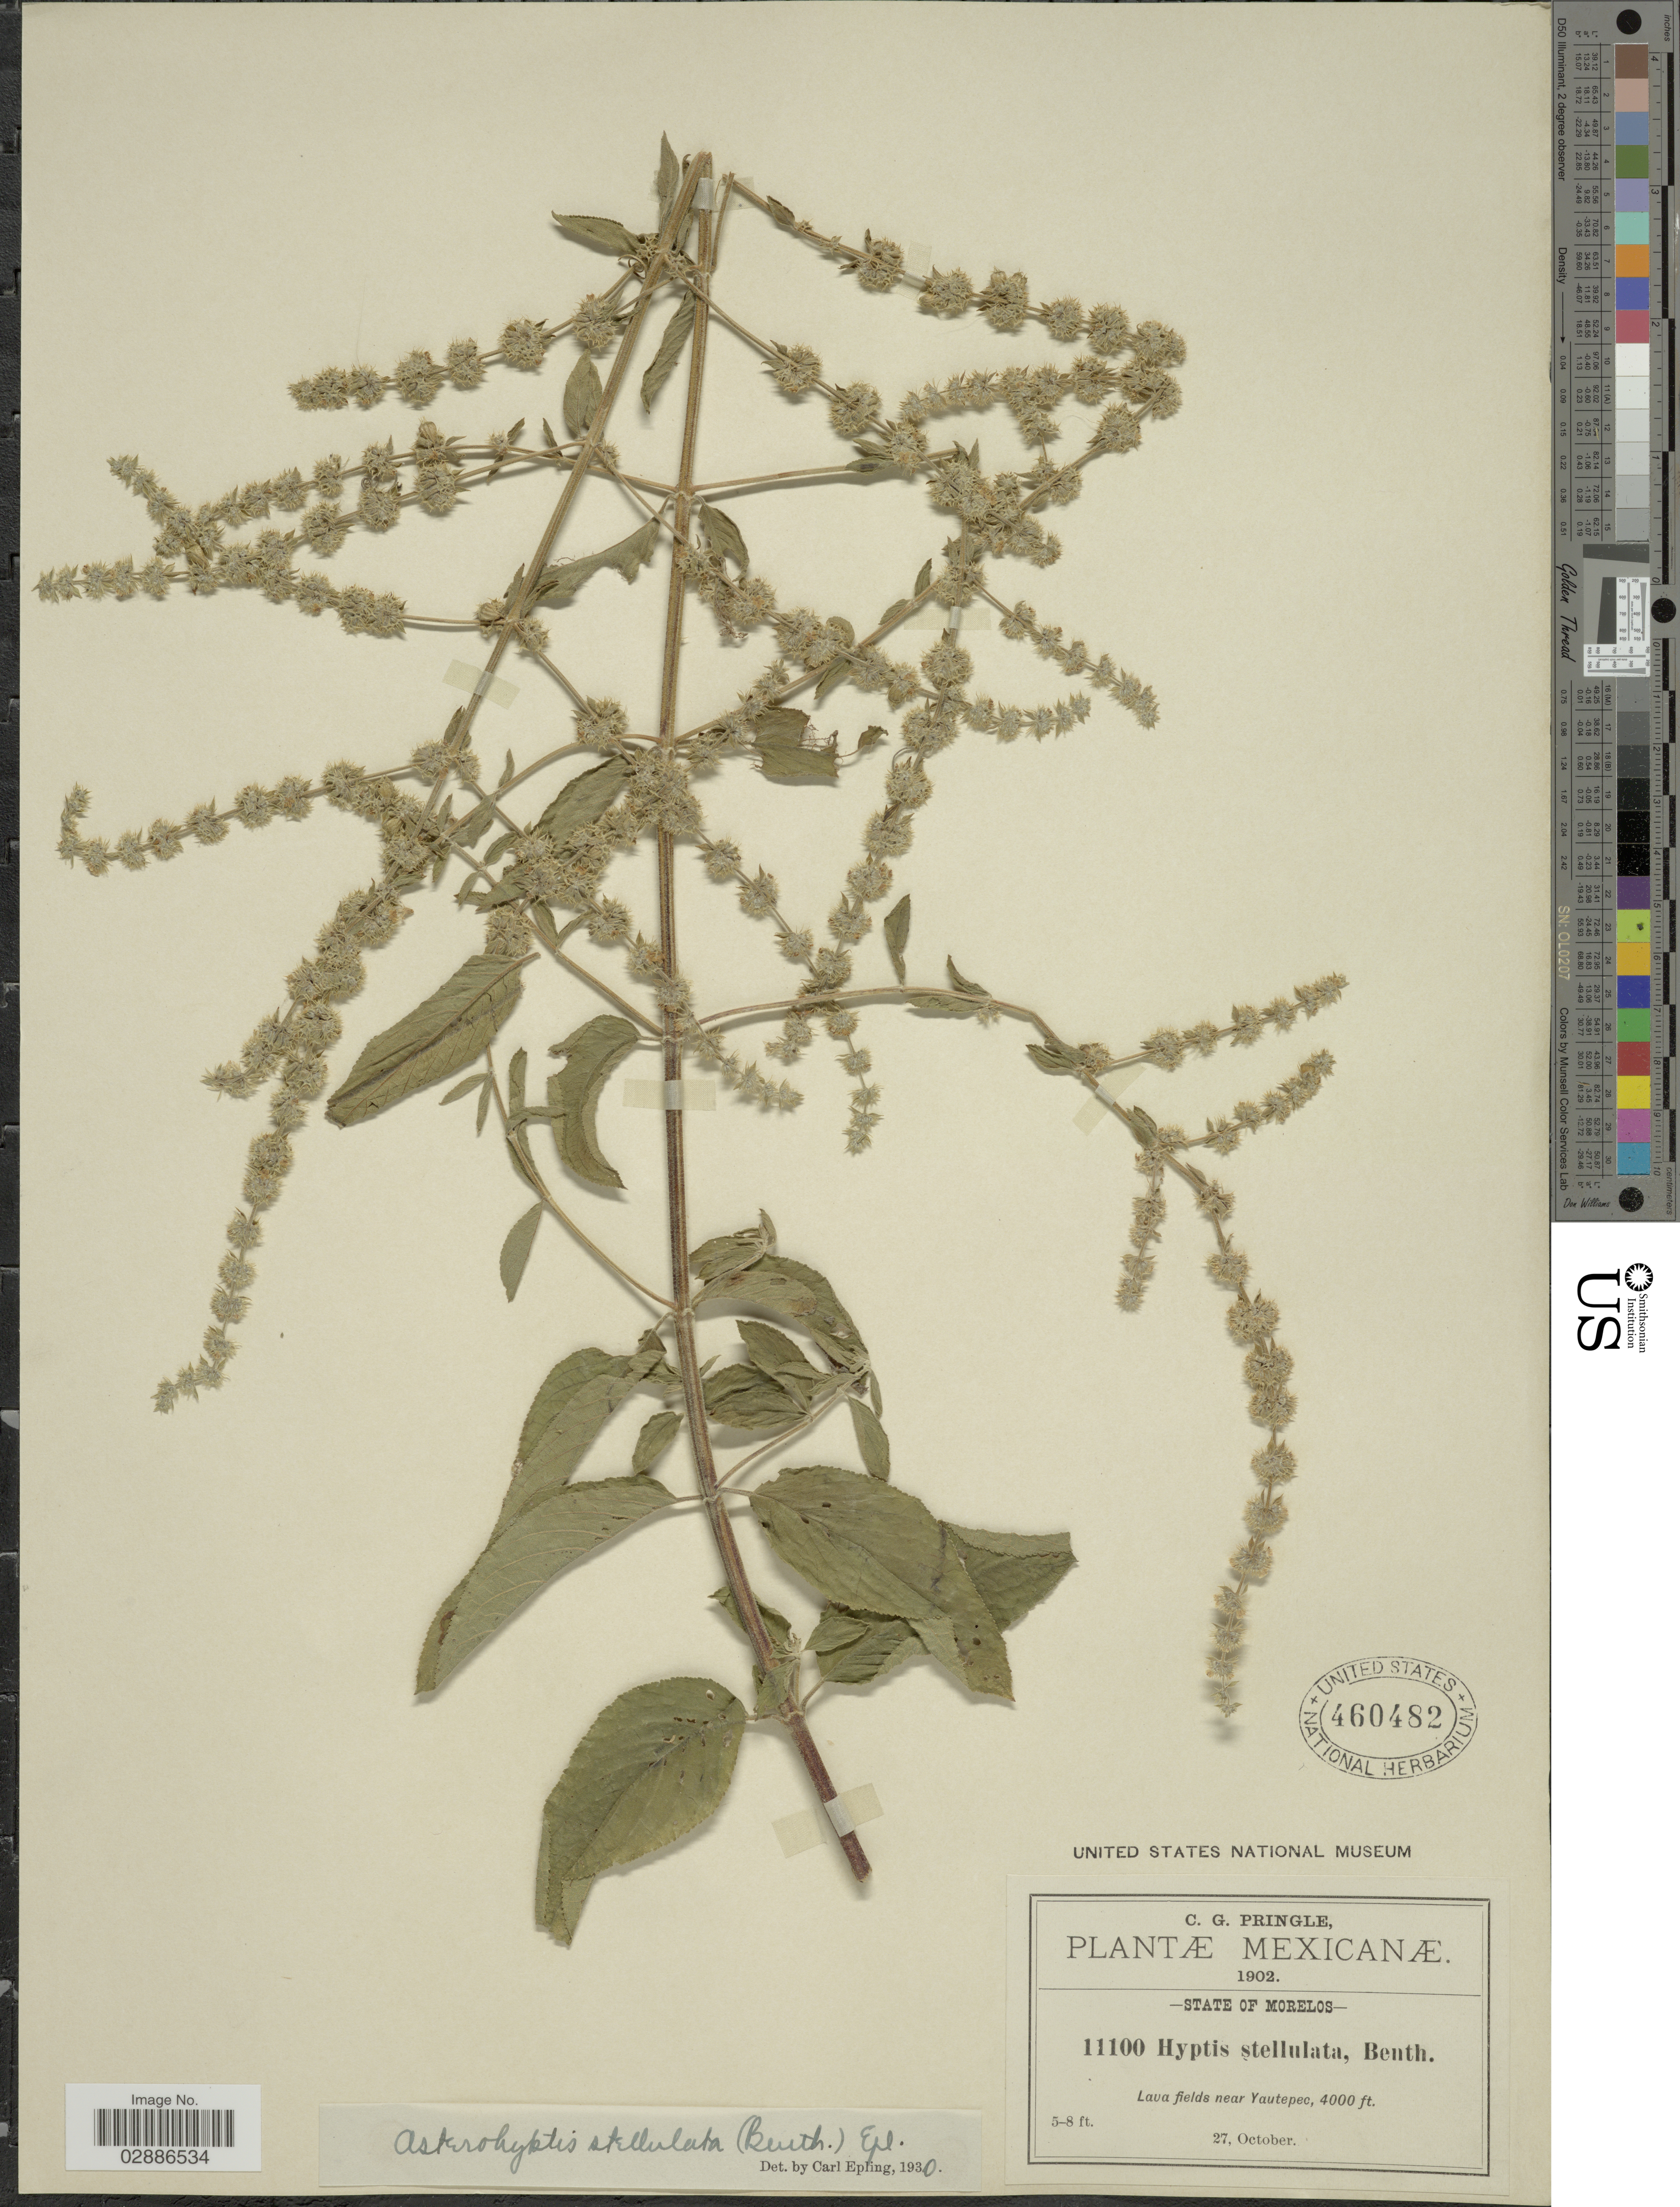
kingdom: Plantae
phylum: Tracheophyta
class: Magnoliopsida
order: Lamiales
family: Lamiaceae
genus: Asterohyptis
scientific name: Asterohyptis stellulata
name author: (Benth.) Epling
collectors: C. G. Pringle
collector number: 11100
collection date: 1902-10-27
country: Mexico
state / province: Morelos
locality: State of Morelos, Lava fields near Yautepec.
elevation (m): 1219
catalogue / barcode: US 460482